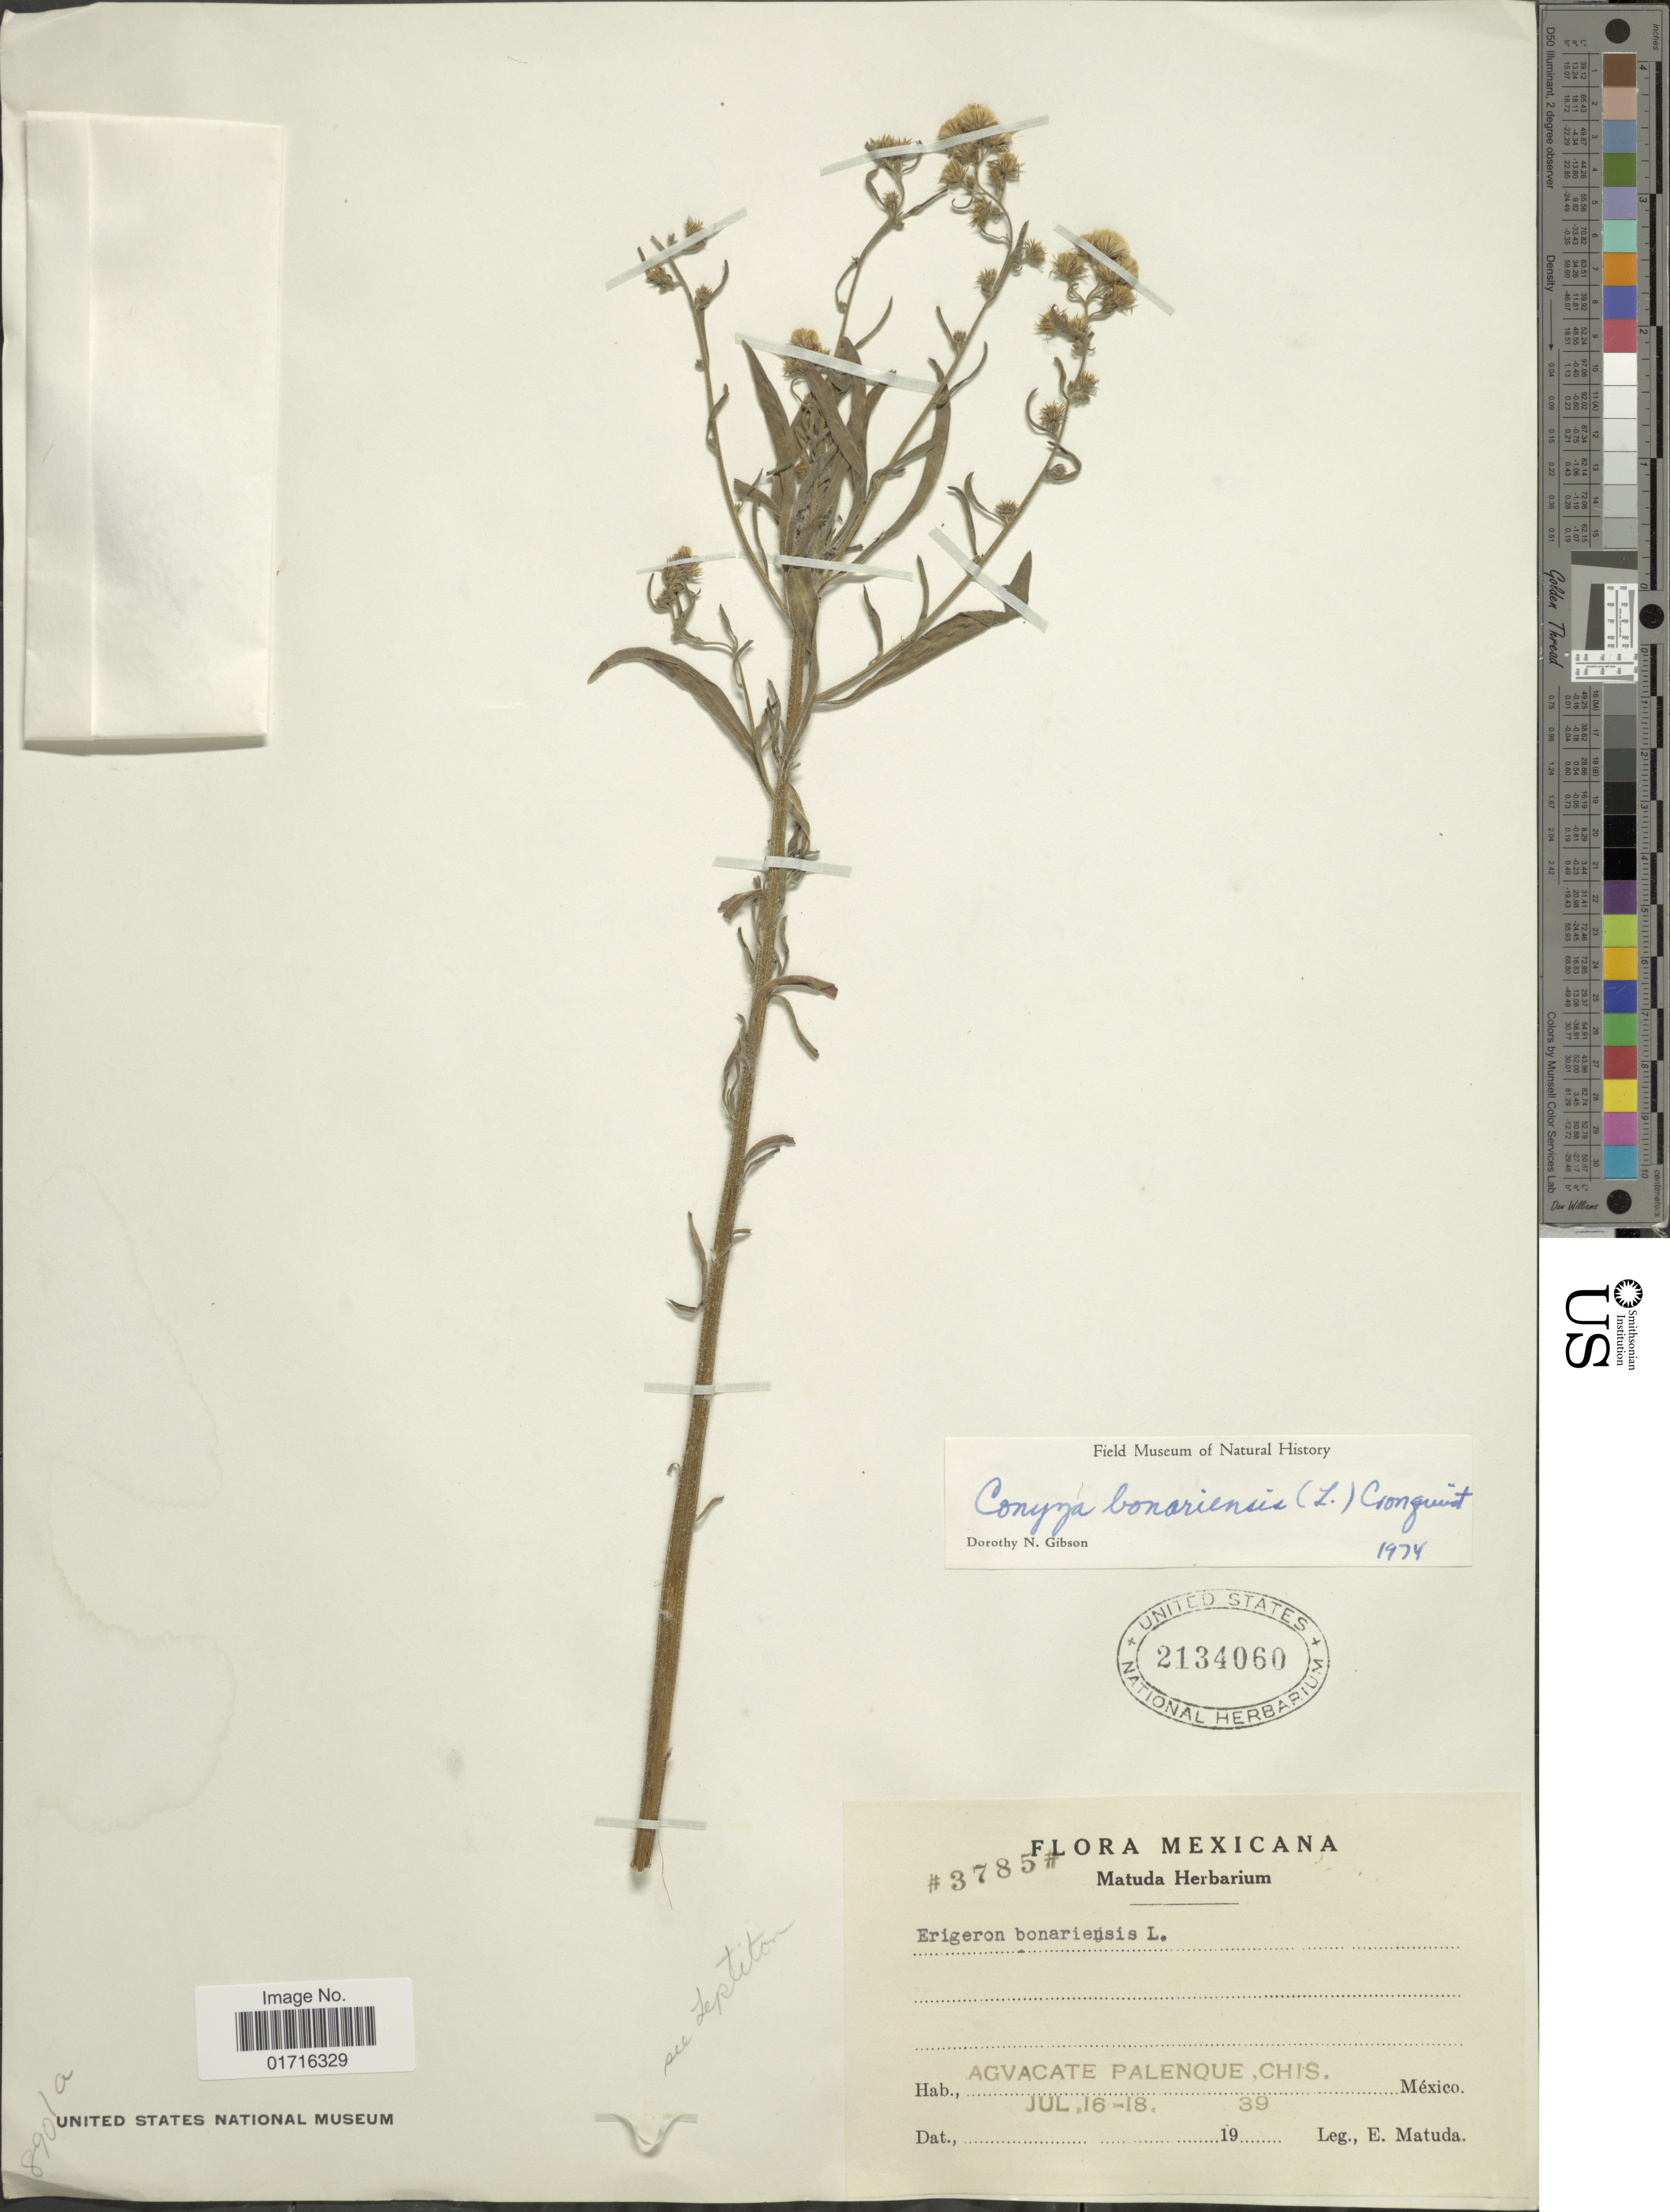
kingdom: Plantae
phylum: Tracheophyta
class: Magnoliopsida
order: Asterales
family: Asteraceae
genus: Conyza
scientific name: Conyza bonariensis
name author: (L.) Cronq.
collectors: E. Matuda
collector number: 3785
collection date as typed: Transcribed d/m/y: 16/7/39 to 18/7/39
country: Mexico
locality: Agvacate Palenque, Chis. , Mexico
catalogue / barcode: US 2134060